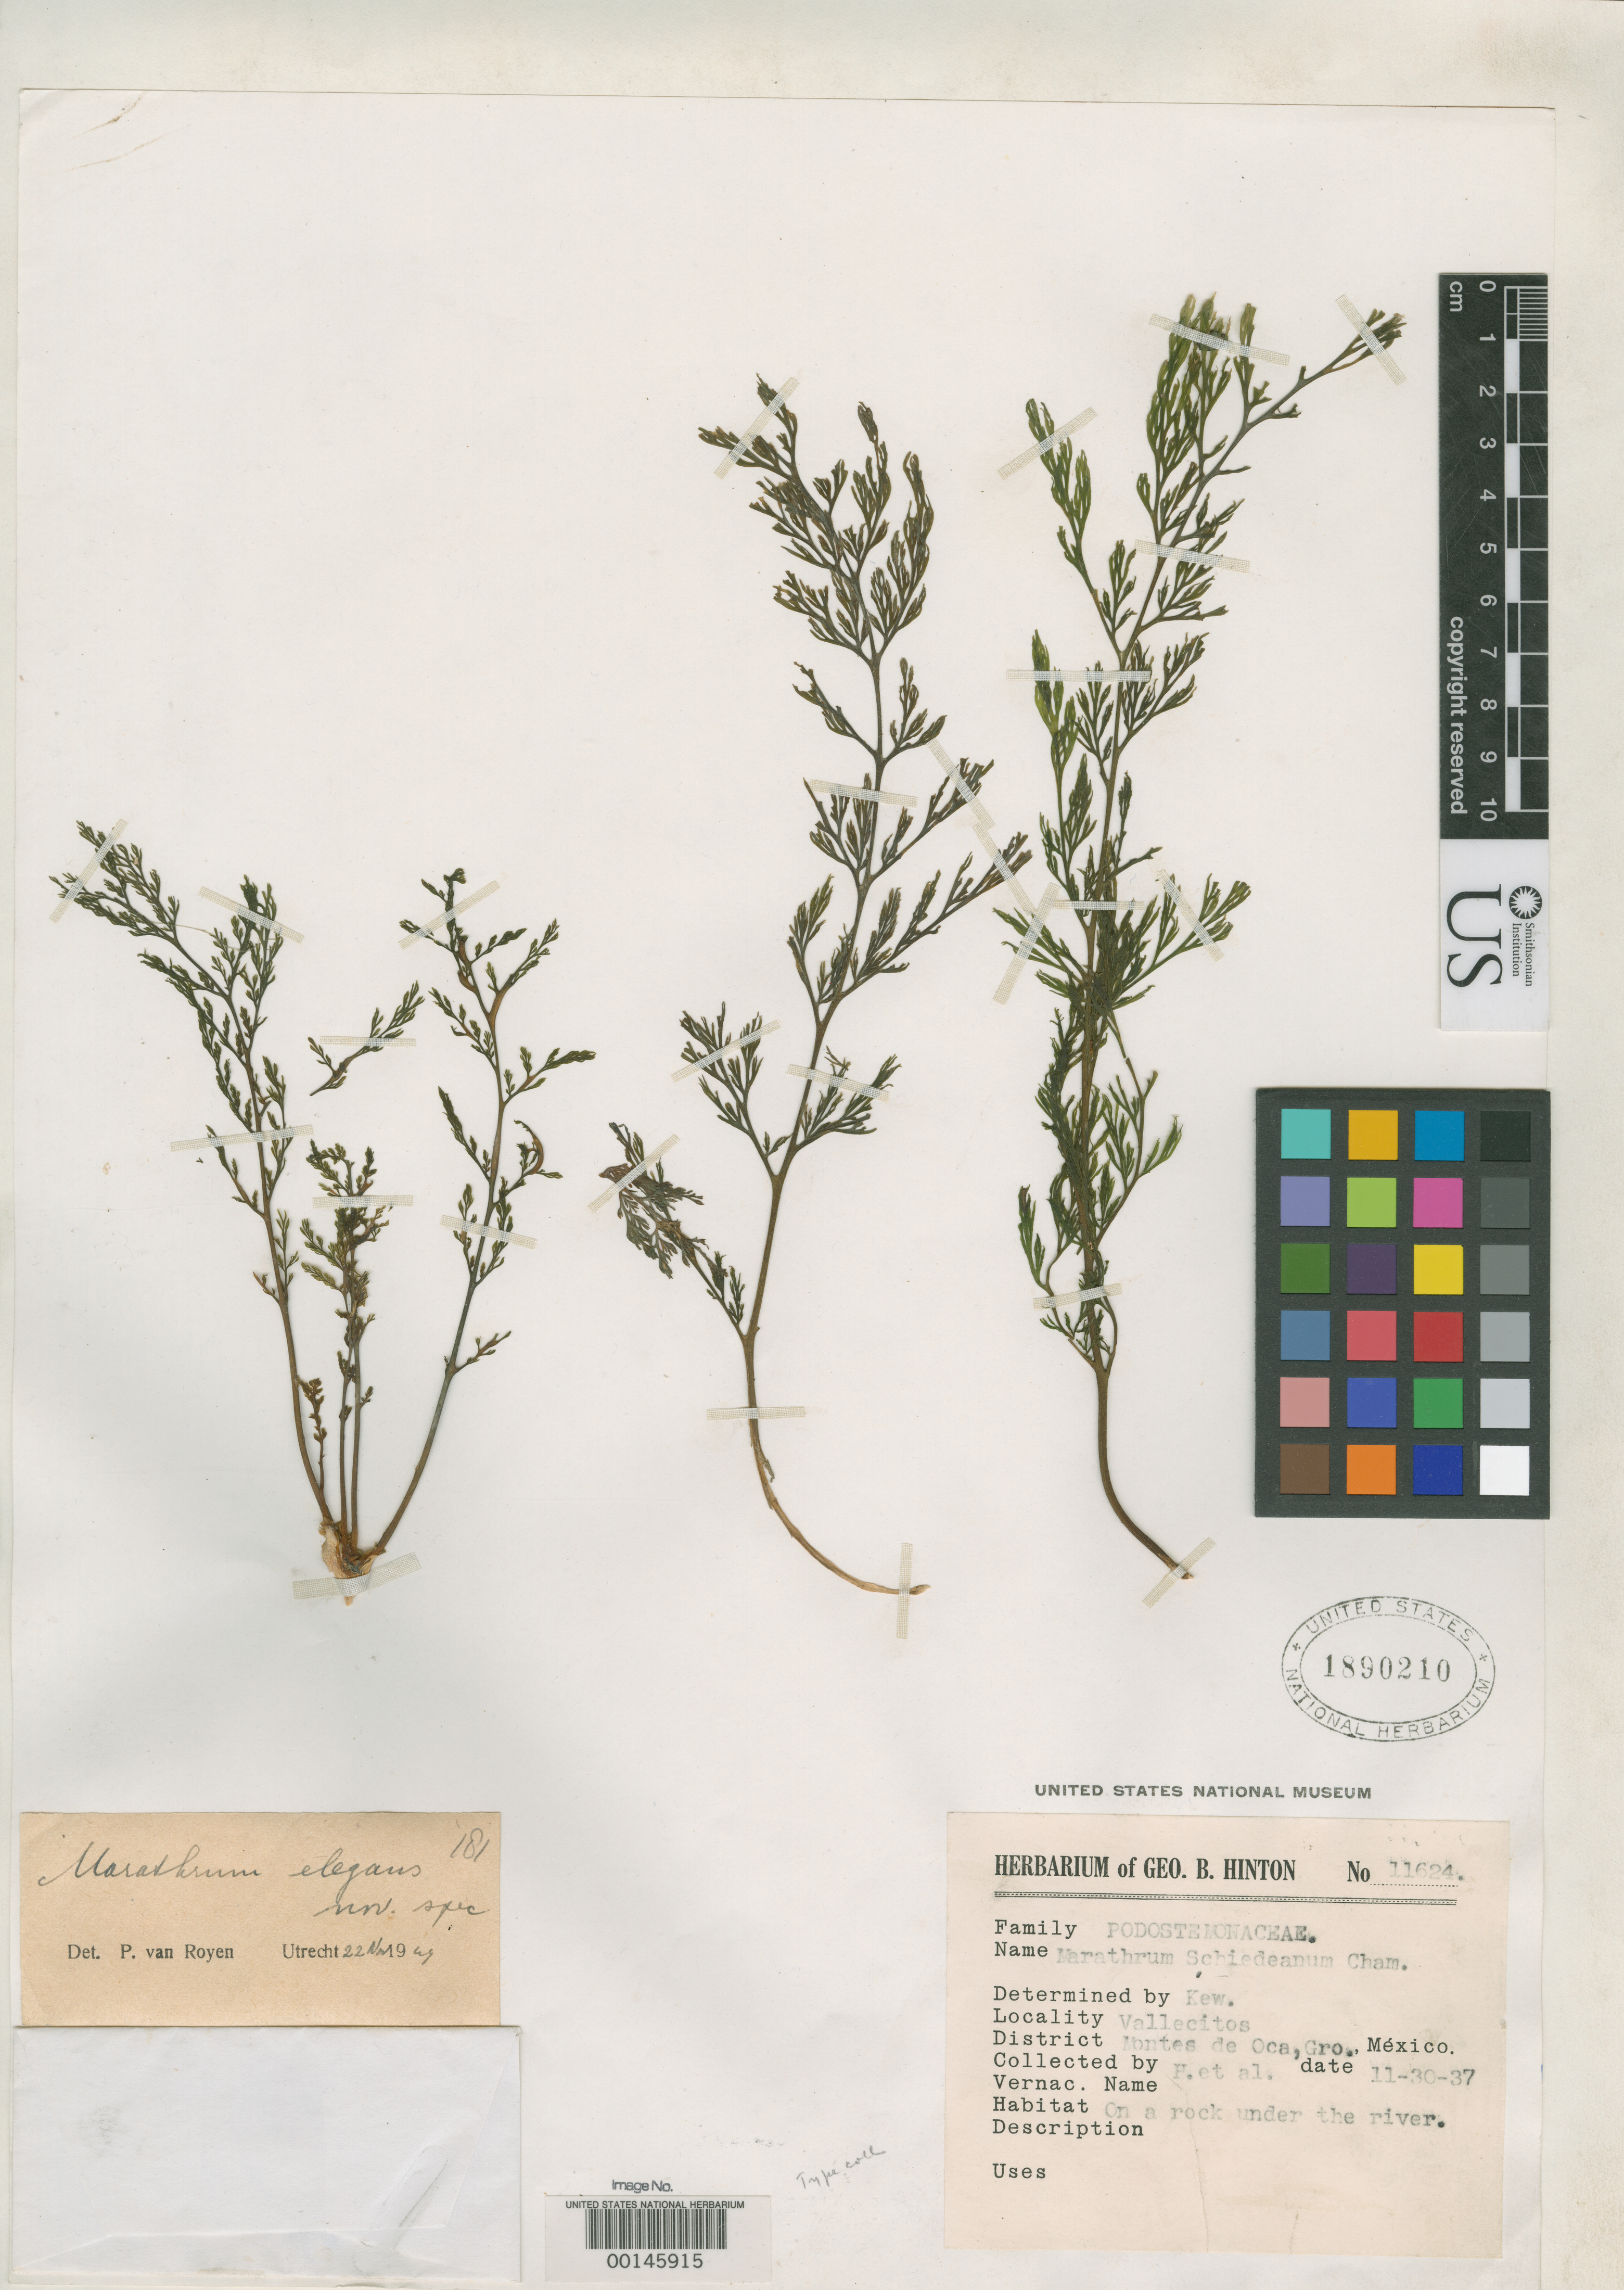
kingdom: Plantae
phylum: Tracheophyta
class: Magnoliopsida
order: Malpighiales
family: Podostemaceae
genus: Marathrum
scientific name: Marathrum elegans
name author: P. Royen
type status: Isotype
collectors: G. B. Hinton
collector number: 11624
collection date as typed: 30 Nov 1937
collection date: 1937-11-30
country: Mexico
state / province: Michoacán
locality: Vallecitos.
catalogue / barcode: US 1890210